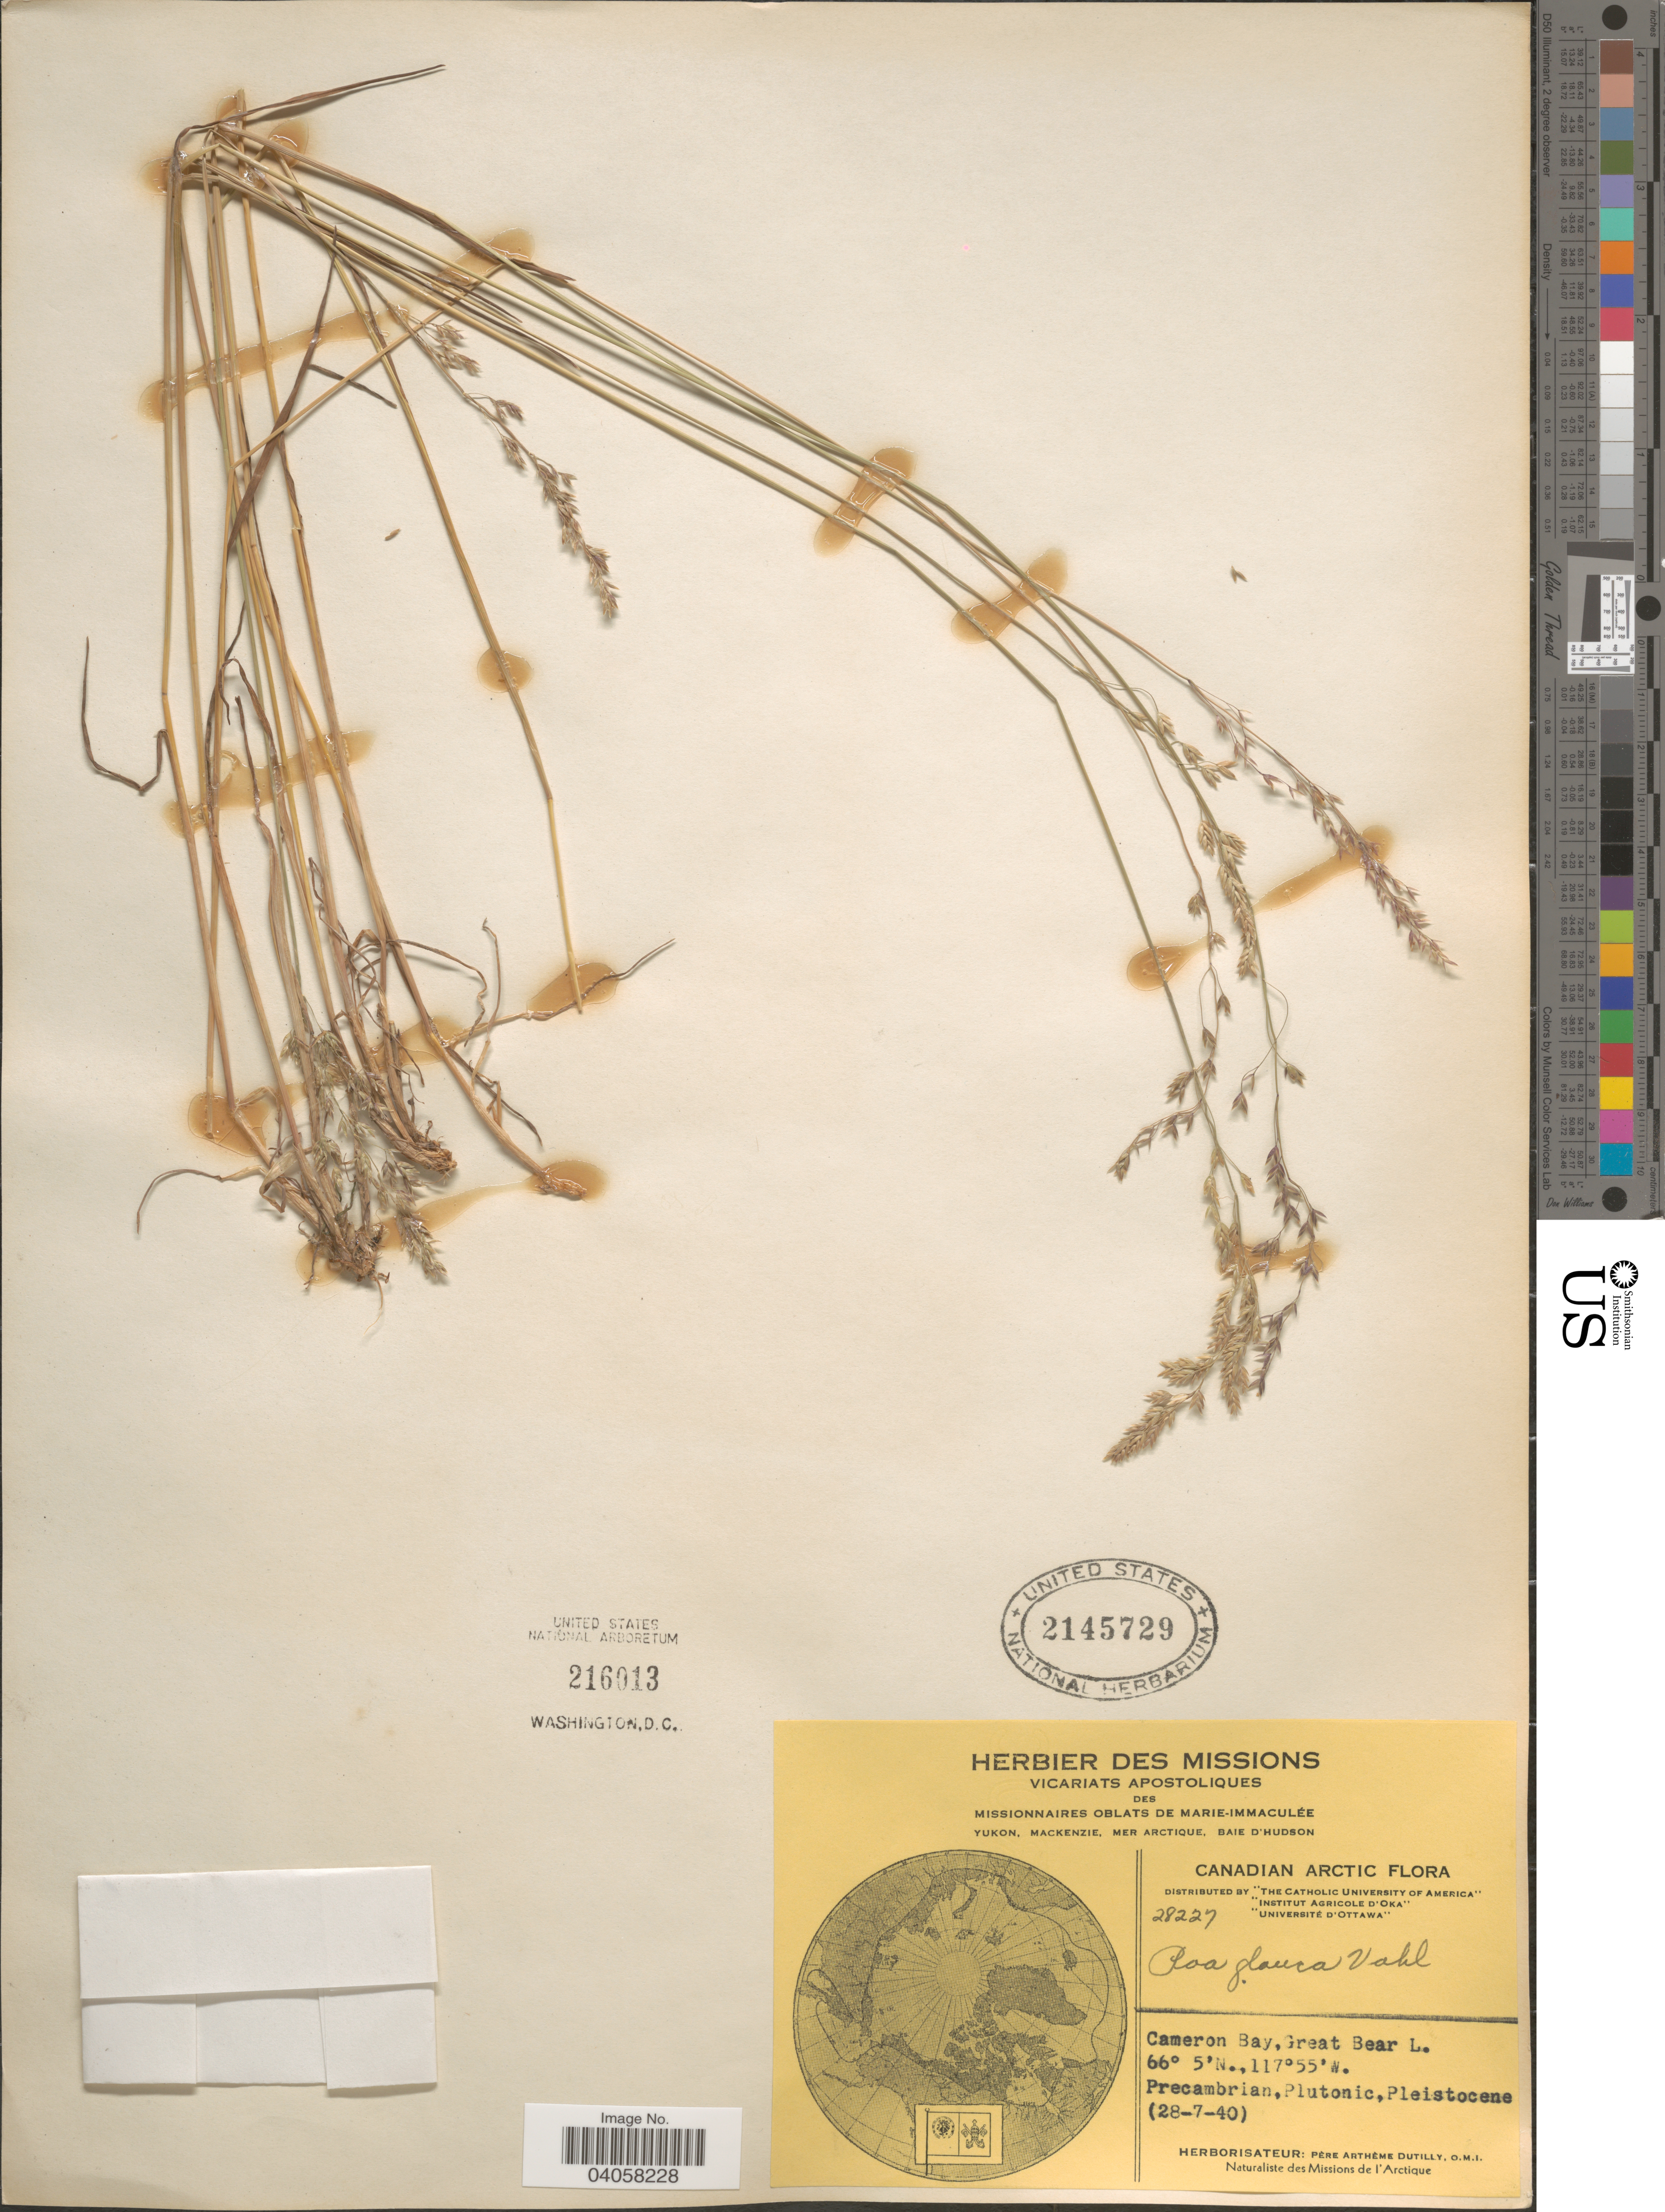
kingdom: Plantae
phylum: Tracheophyta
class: Liliopsida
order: Poales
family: Poaceae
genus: Poa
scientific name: Poa glauca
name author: Vahl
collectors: P. Dutilly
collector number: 28227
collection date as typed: Transcribed d/m/y: 28/7/40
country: Canada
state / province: Nunavut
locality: Canadian Arctic. Cameron Bay, Great Bear L.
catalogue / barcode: US 2145729